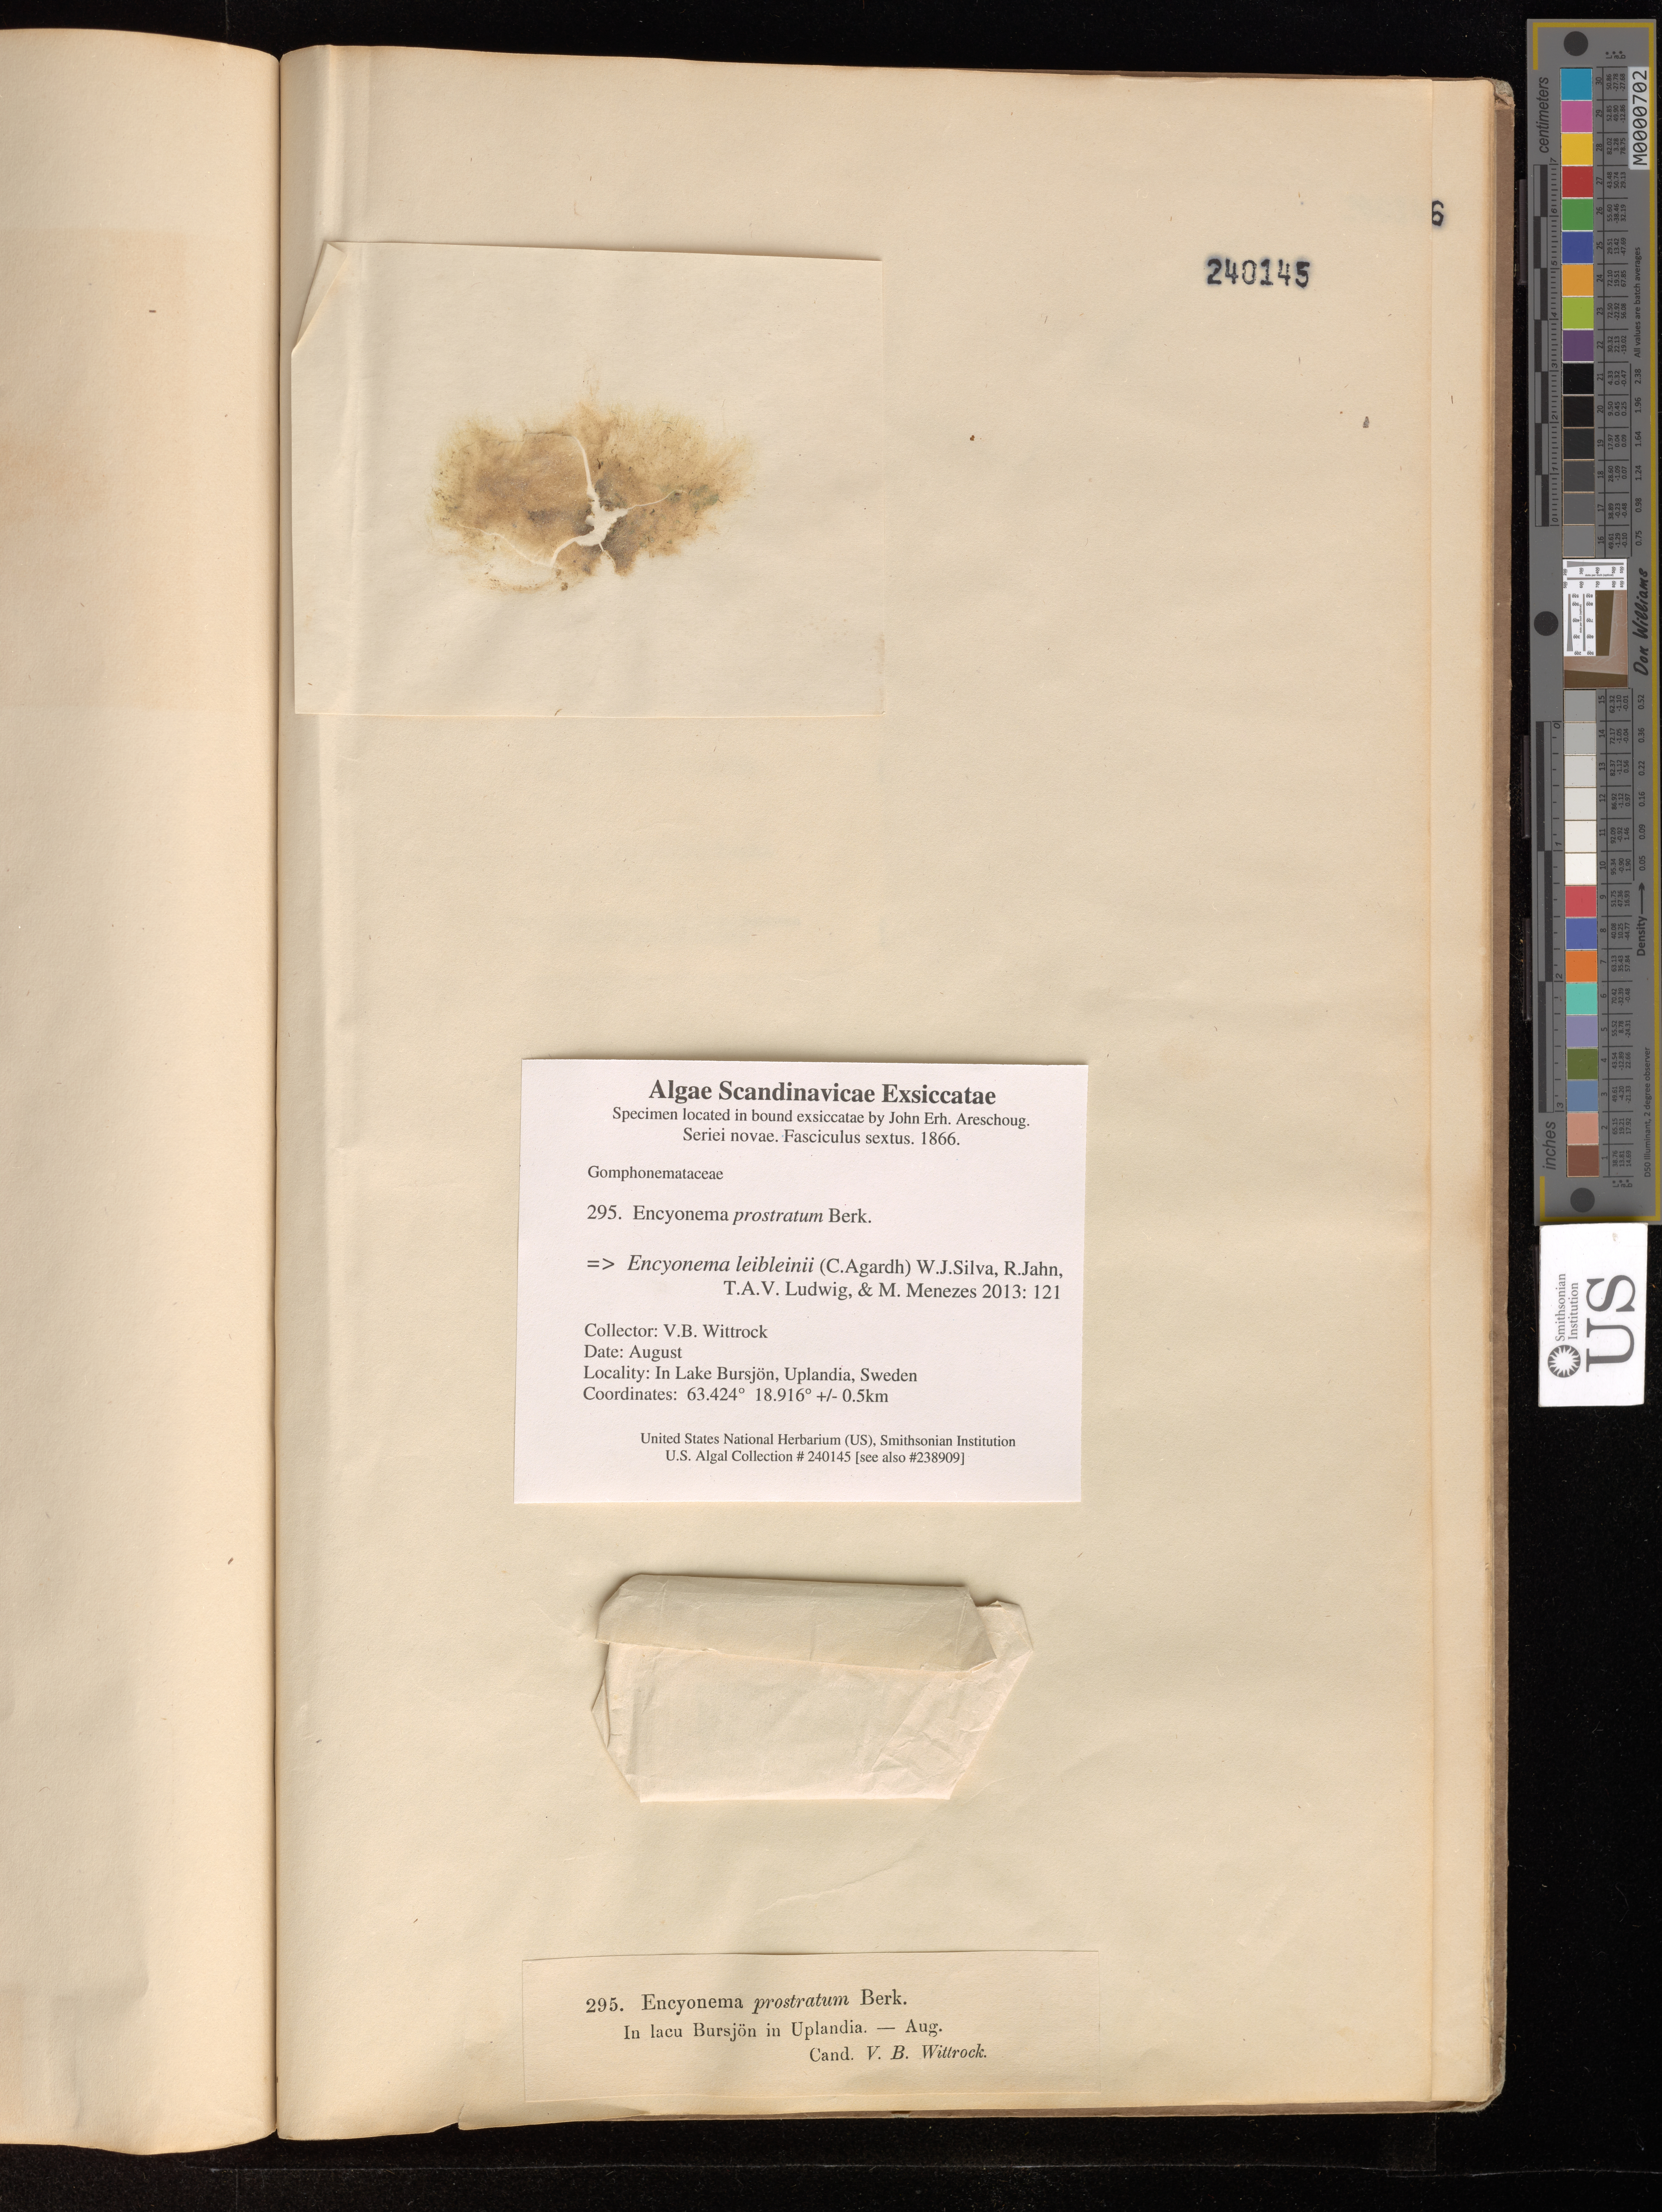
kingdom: Chromista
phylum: Ochrophyta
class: Bacillariophyceae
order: Cymbellales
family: Cymbellaceae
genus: Encyonema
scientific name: Encyonema leibleinii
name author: (C. Agardh) Silva et al.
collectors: V. B. Wittrock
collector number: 295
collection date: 1866-08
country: Sweden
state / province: Gavleborg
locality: Lake Bursjön, Uplandia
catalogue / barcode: US 240145